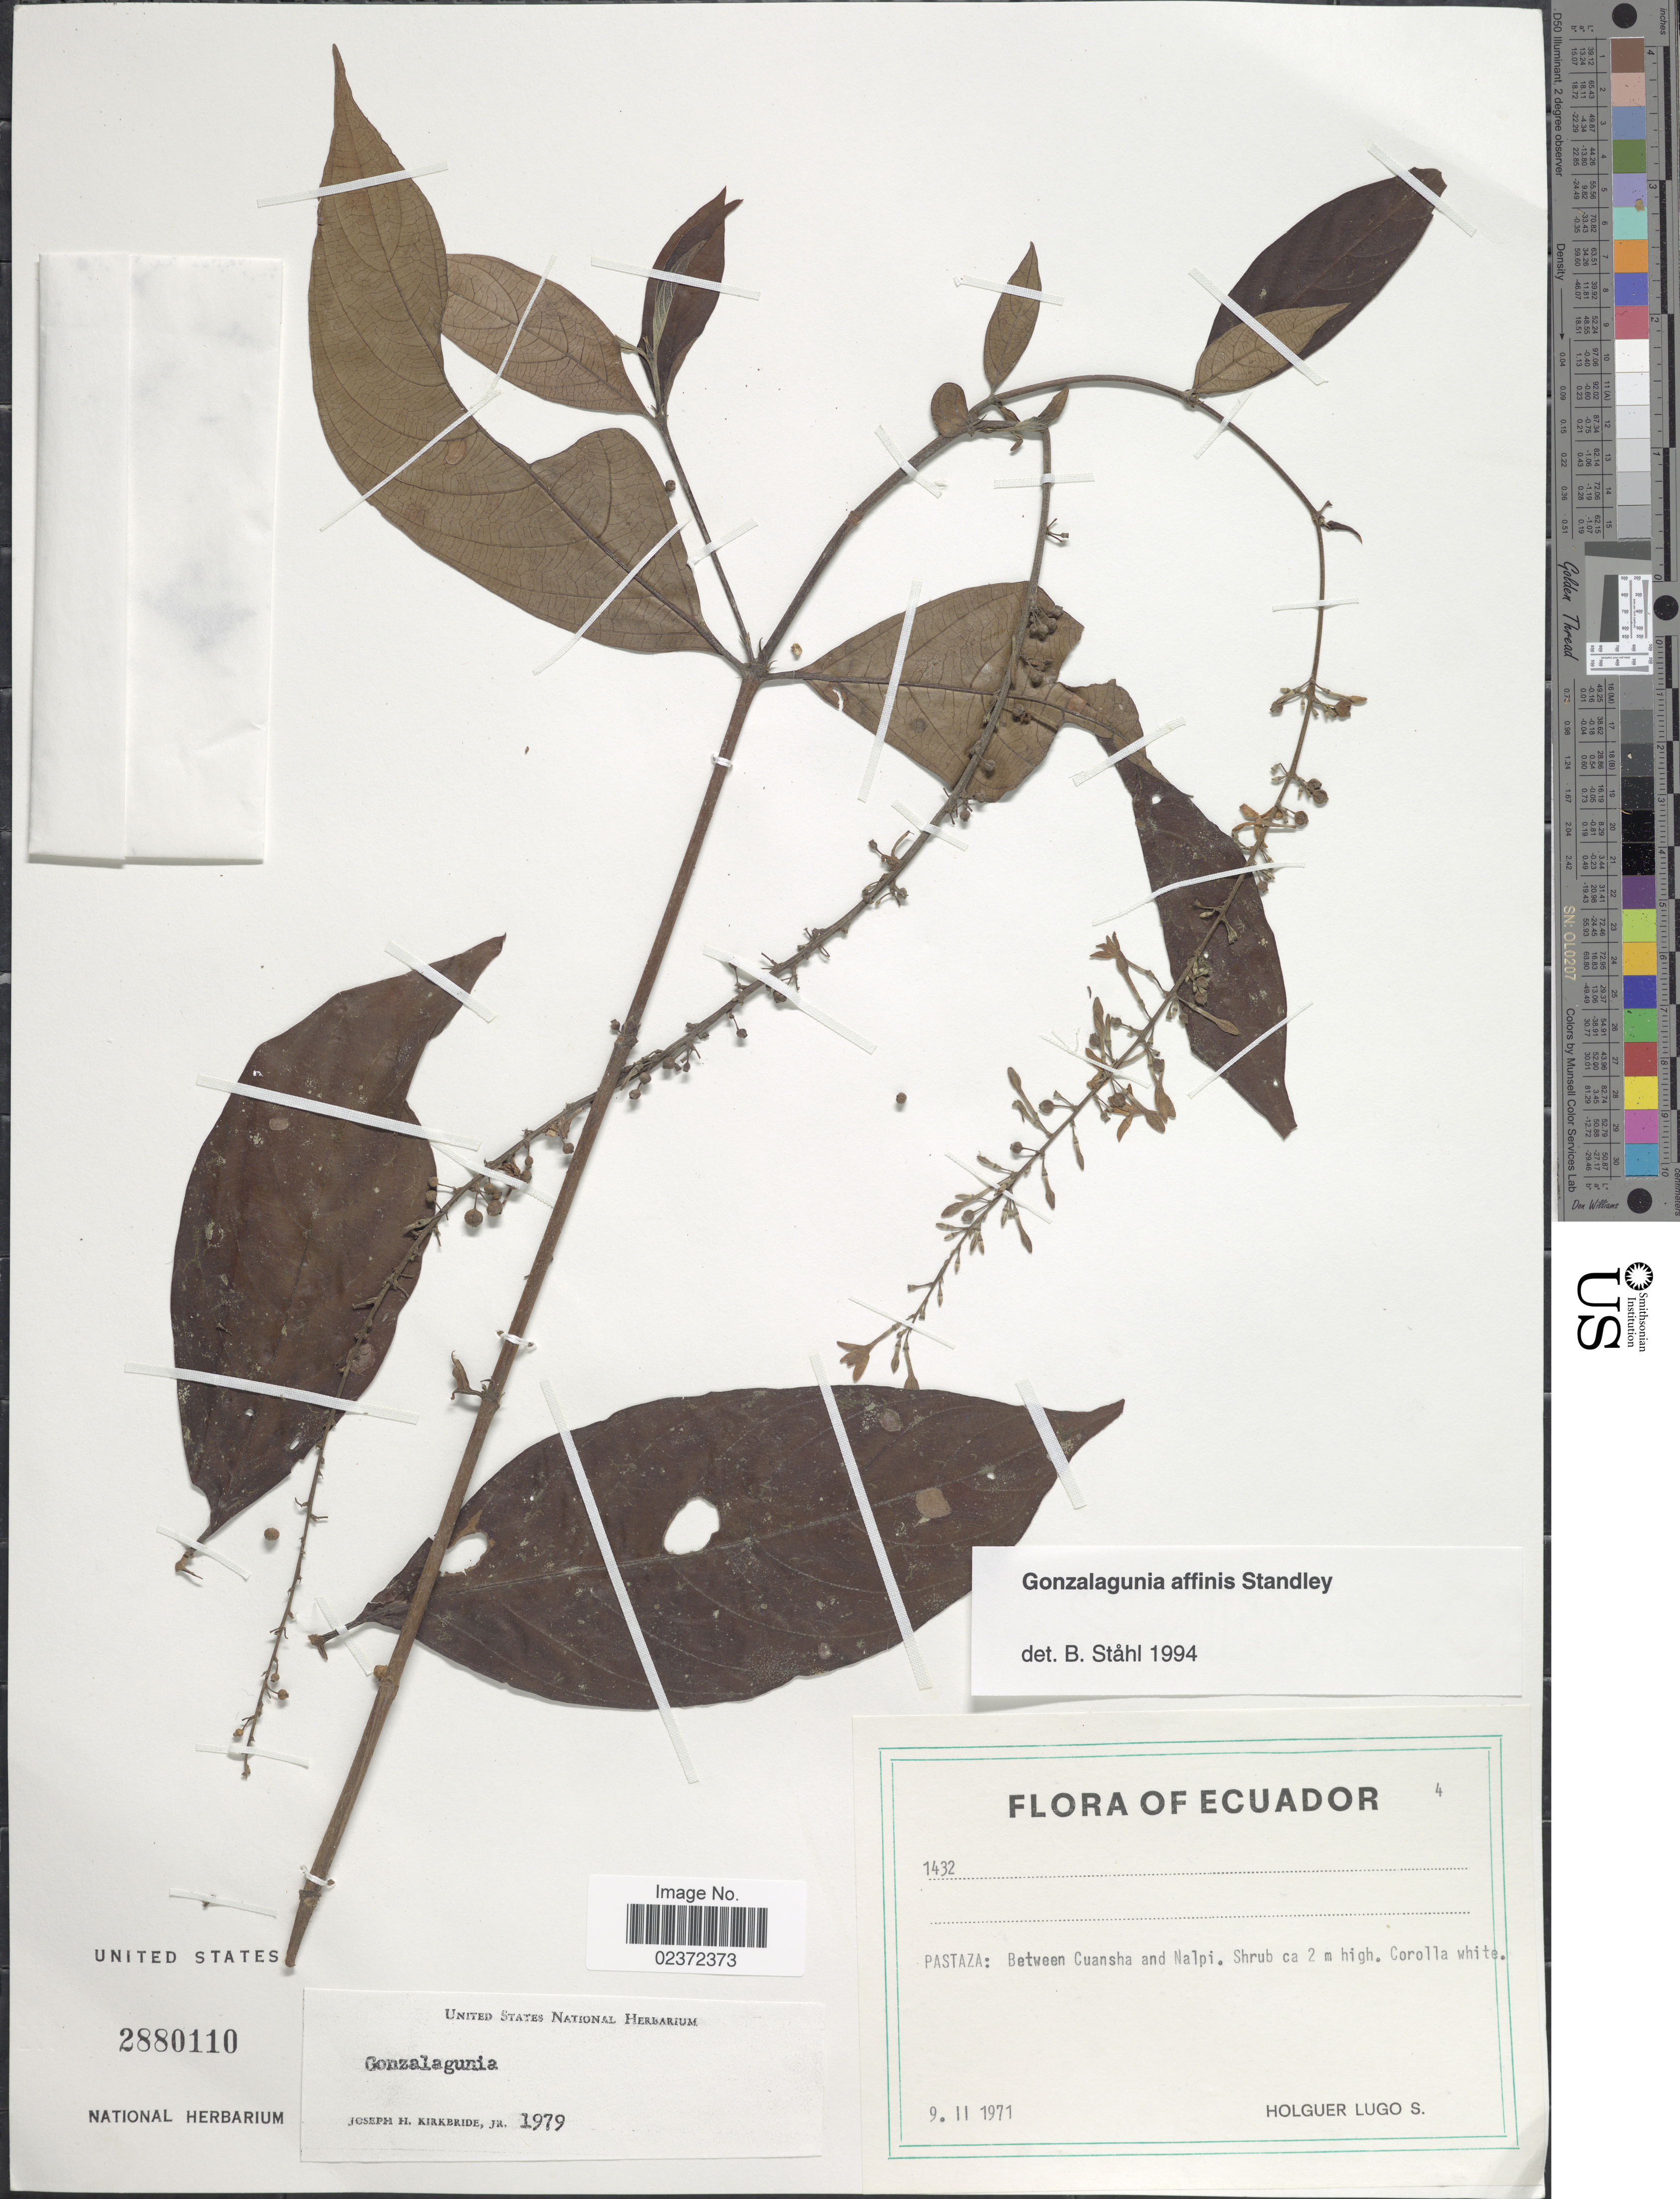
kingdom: Plantae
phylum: Tracheophyta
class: Magnoliopsida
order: Gentianales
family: Rubiaceae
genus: Gonzalagunia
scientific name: Gonzalagunia affinis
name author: Standl. ex Steyerm.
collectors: H. Lugo S.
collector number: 1432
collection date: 1971-02-09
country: Ecuador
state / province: Pastaza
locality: Between Cuansha and Nalpi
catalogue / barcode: US 2880110